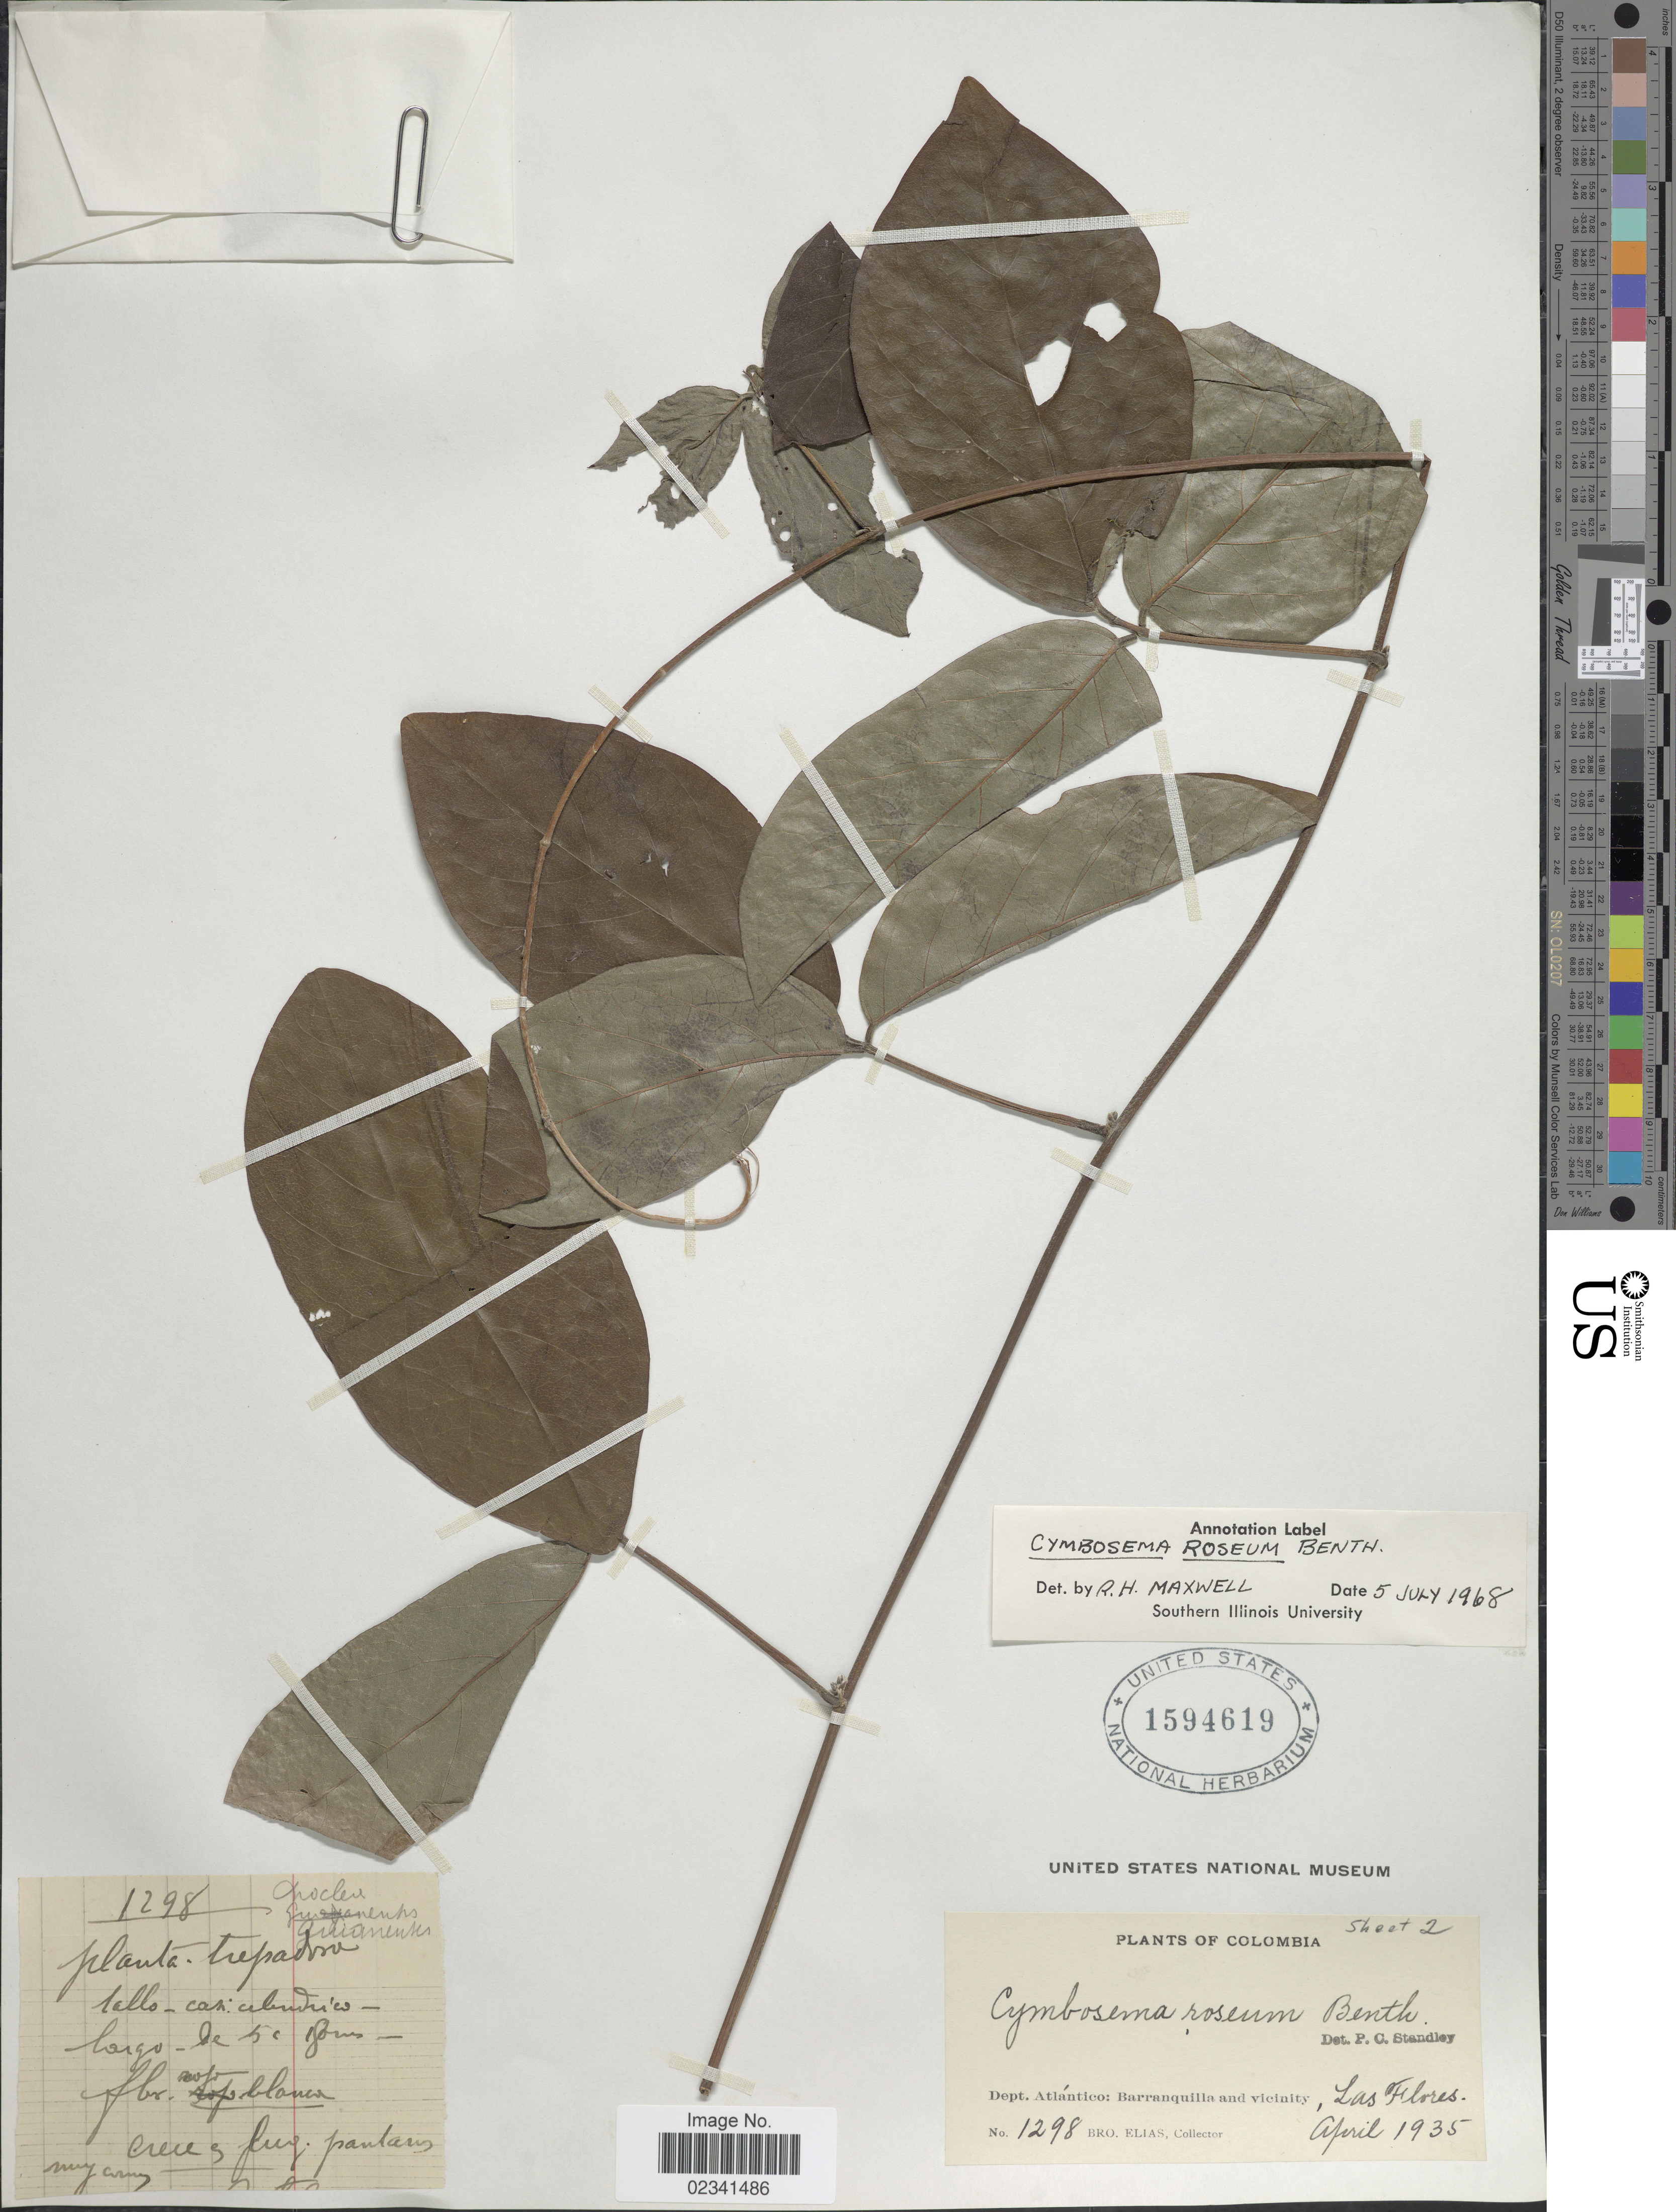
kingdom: Plantae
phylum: Tracheophyta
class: Magnoliopsida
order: Fabales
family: Fabaceae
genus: Cymbosema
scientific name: Cymbosema roseum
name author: Benth.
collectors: Bro. Elias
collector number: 1298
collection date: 1935-04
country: Colombia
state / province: Atlántico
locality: Barranquilla and vicinity, Las Flores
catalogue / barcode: US 1594619